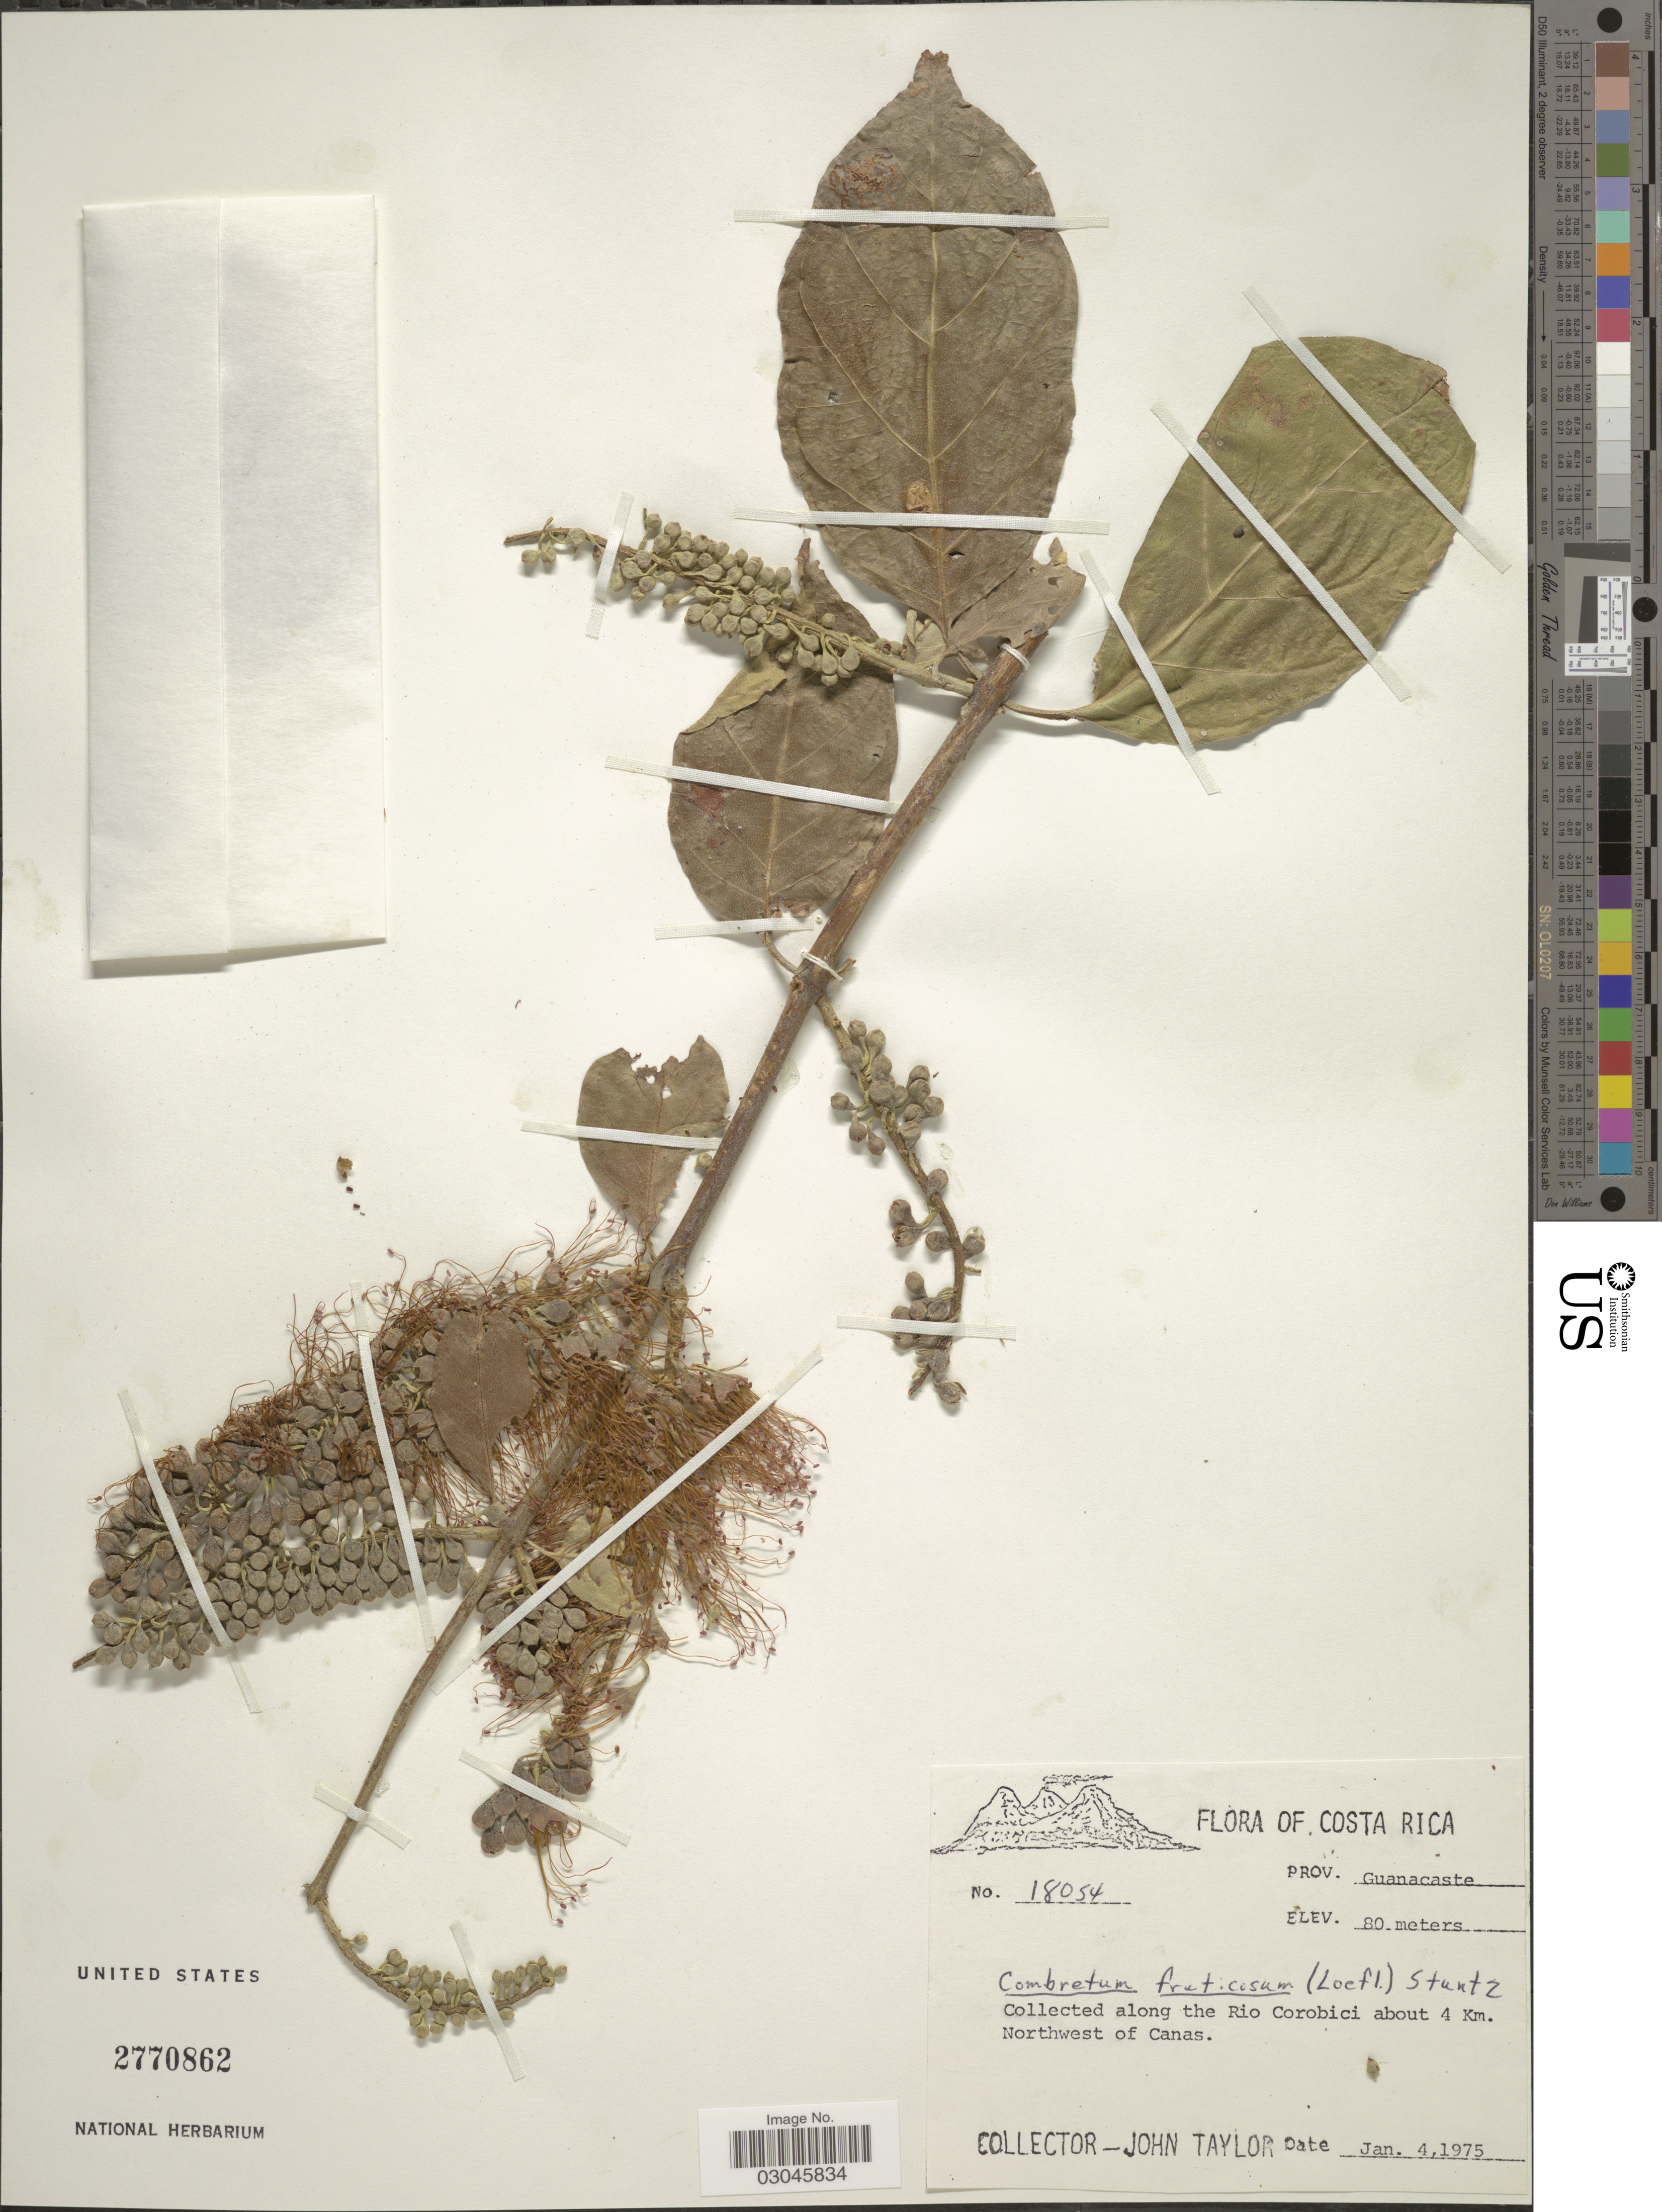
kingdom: Plantae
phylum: Tracheophyta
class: Magnoliopsida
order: Myrtales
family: Combretaceae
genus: Combretum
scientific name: Combretum fruticosum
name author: (Loefl.) Stuntz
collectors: J. Taylor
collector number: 18054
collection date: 1975-01-04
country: Costa Rica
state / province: Guanacaste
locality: Collected along the Rio Corobici about 4 Km. Northwest of Canas.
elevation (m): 80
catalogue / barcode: US 2770862